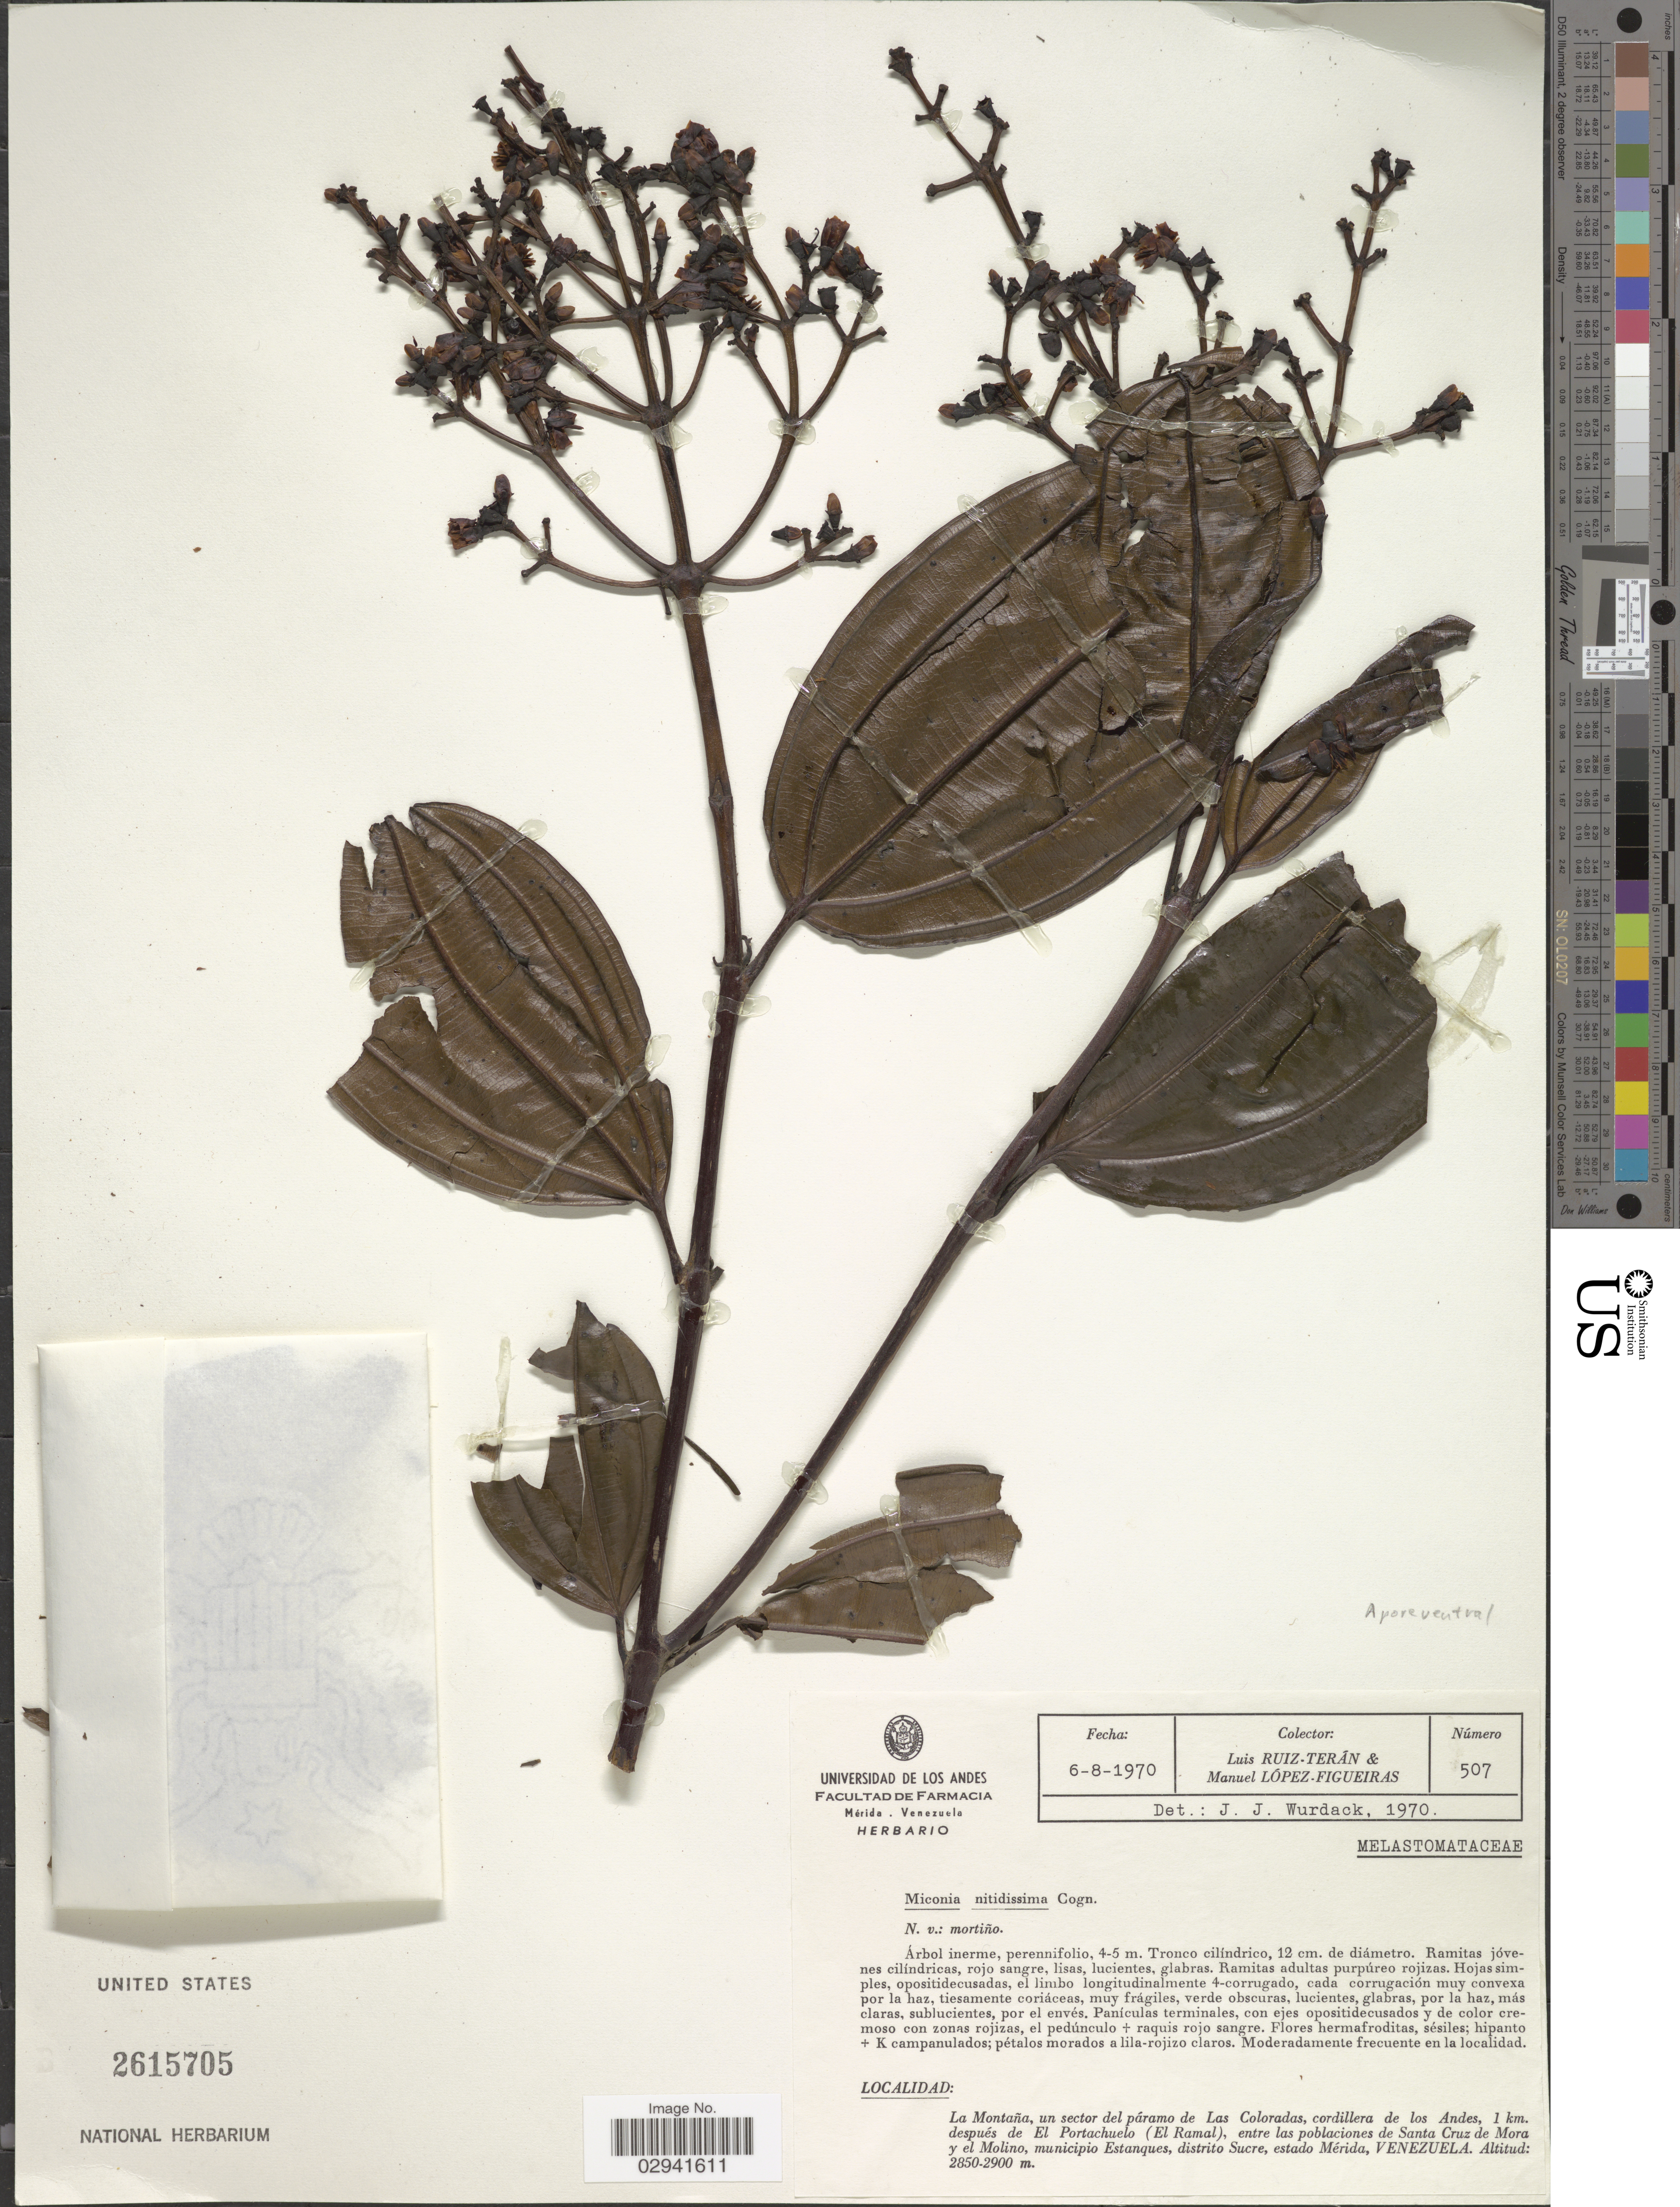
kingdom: Plantae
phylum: Tracheophyta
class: Magnoliopsida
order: Myrtales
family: Melastomataceae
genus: Miconia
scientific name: Miconia nitidissima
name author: Cogn.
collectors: L. Teran & M. López Figueiras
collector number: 507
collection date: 1970-08-06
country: Venezuela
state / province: Mérida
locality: La Montaña, un sector del páramo de Las Coloradas, cordillera de los Andes, 1 km. después de El Portachuelo (El Ramal), entre las poblaciones de Santa Cruz de Mora y el Molino, municipio Estanques, distrito Sucre, estado Mérida.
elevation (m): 2850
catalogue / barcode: US 2615705